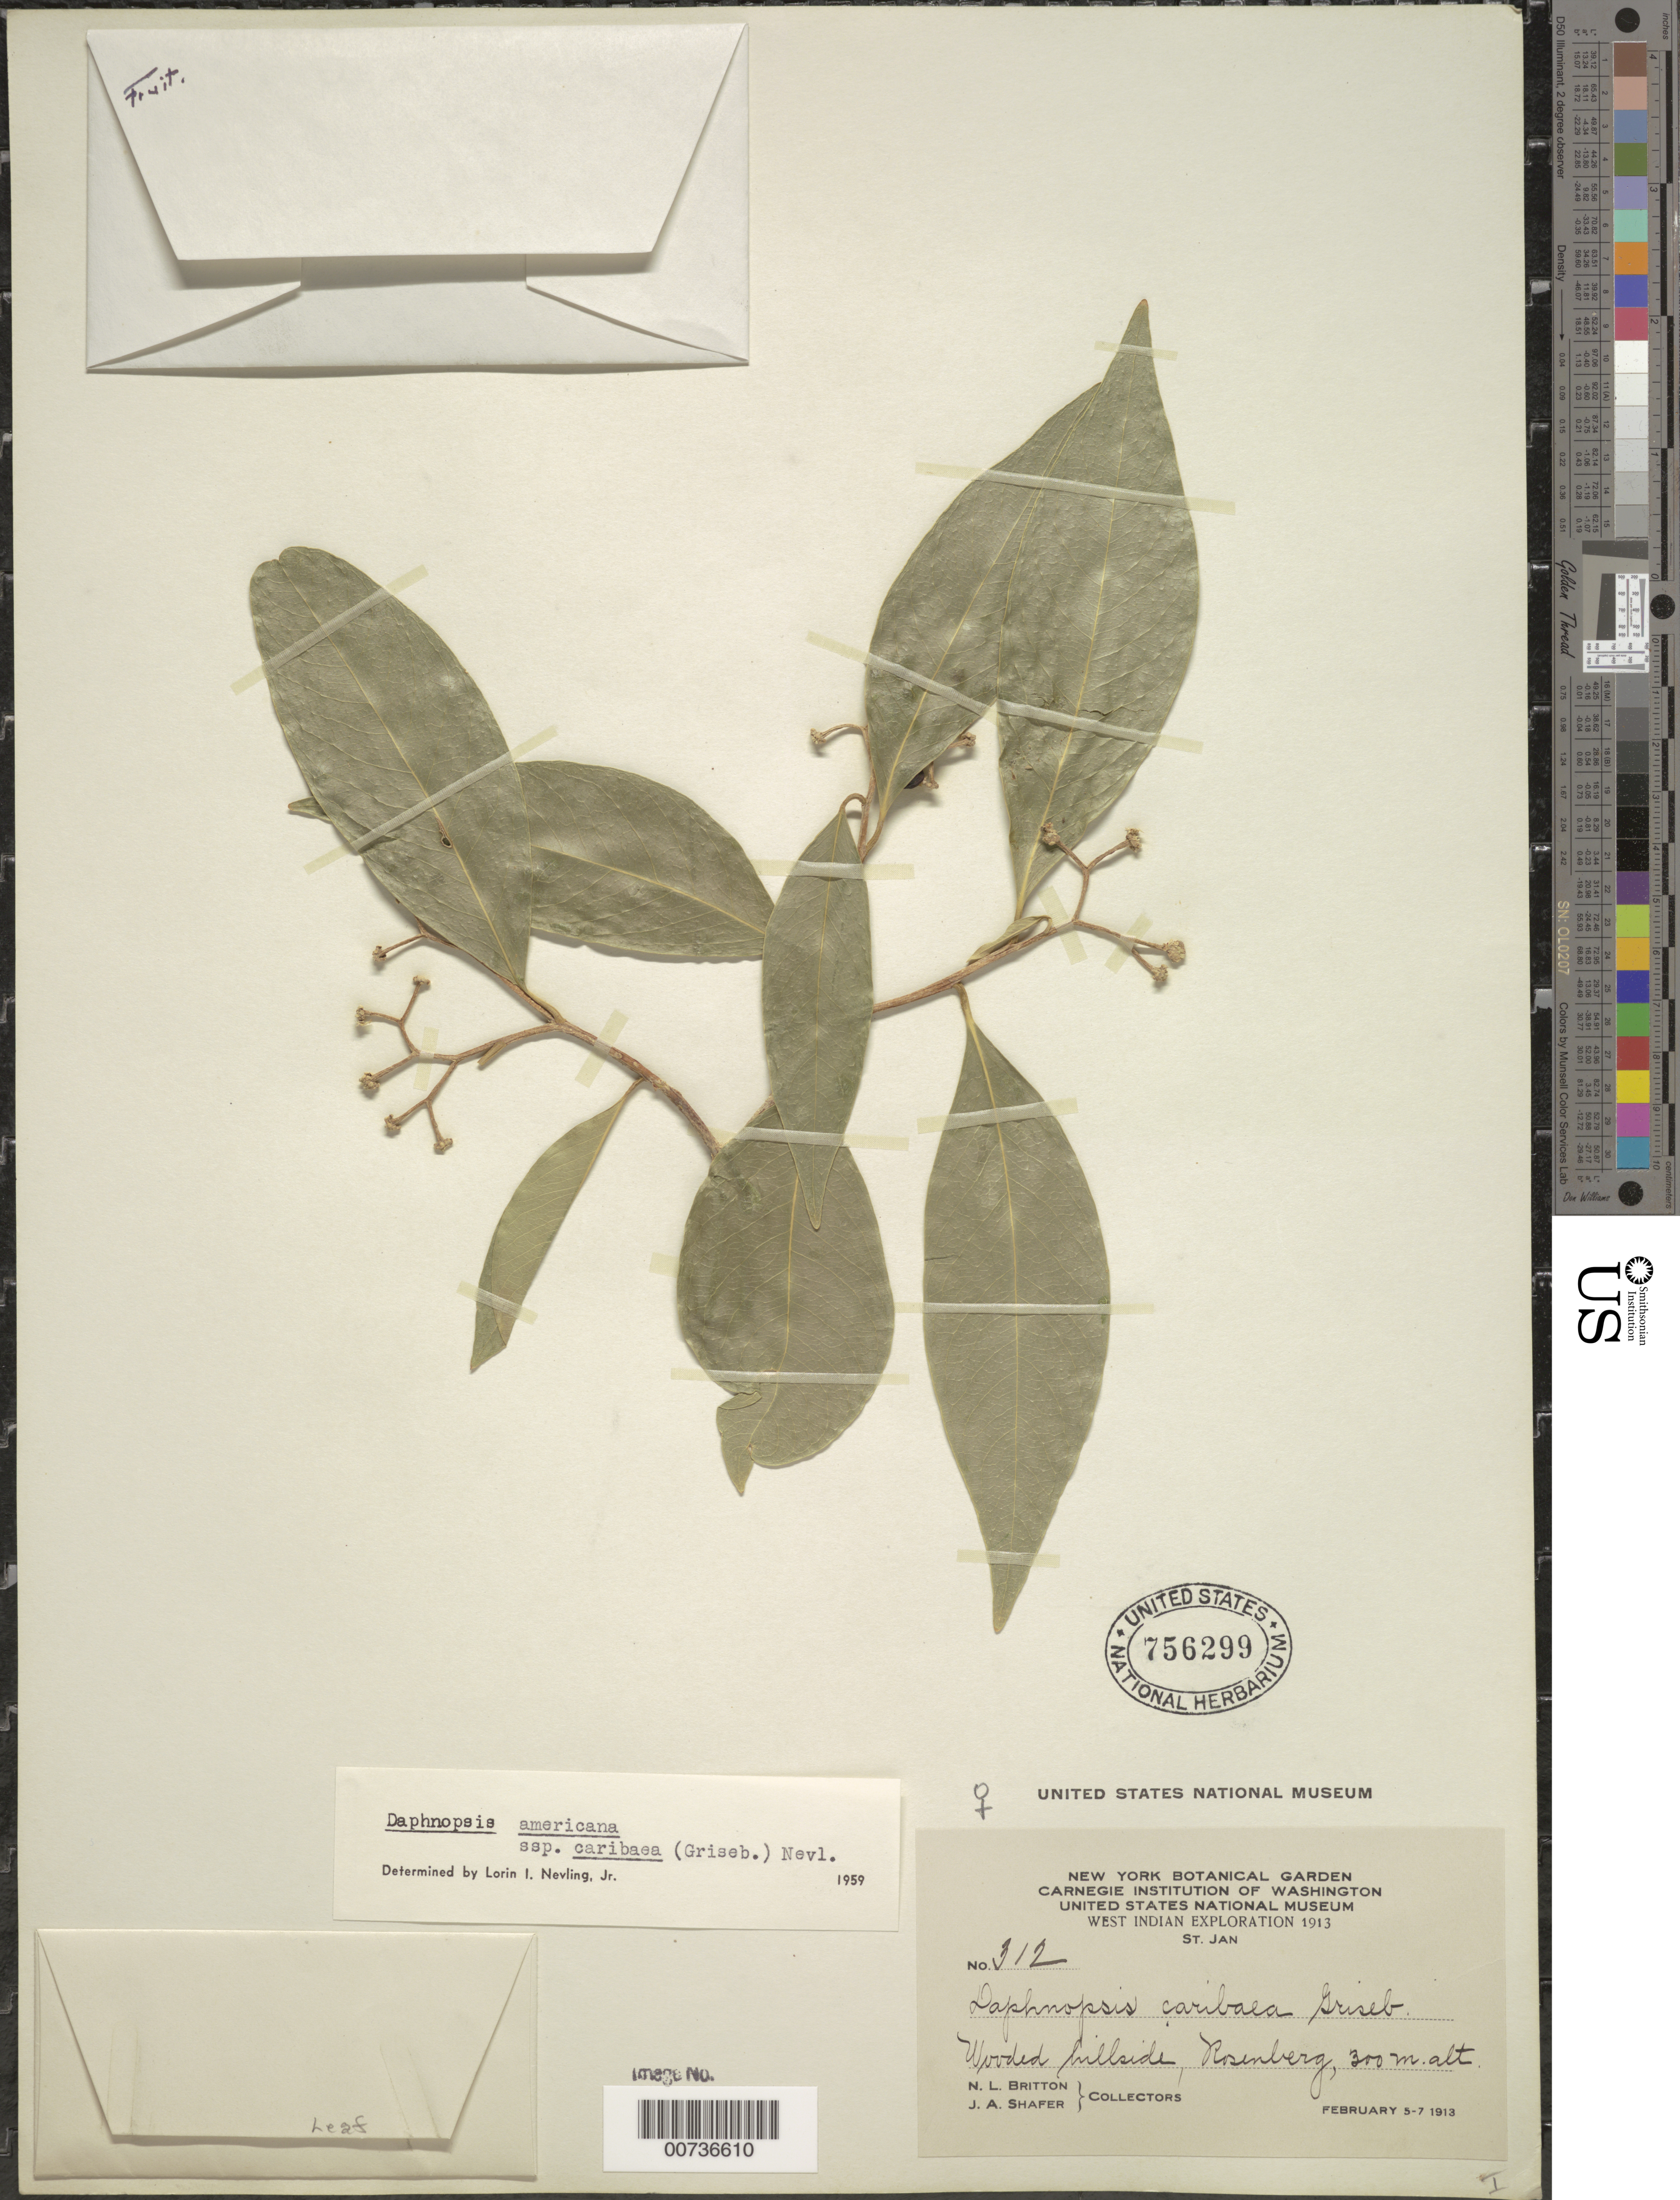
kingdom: Plantae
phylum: Tracheophyta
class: Magnoliopsida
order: Malvales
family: Thymelaeaceae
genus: Daphnopsis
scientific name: Daphnopsis americana subsp. caribaea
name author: (Griseb.) Nevling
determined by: Nevling, L. I., Jr.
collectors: N. Britton & J. A. Shafer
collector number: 312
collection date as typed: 05 Feb 1913 to 07 Feb 1913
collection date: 1913-02-05/1913-02-07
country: U.S. Virgin Islands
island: St. John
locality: Rosenberg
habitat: Wooded hillside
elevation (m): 300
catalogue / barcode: US 756299